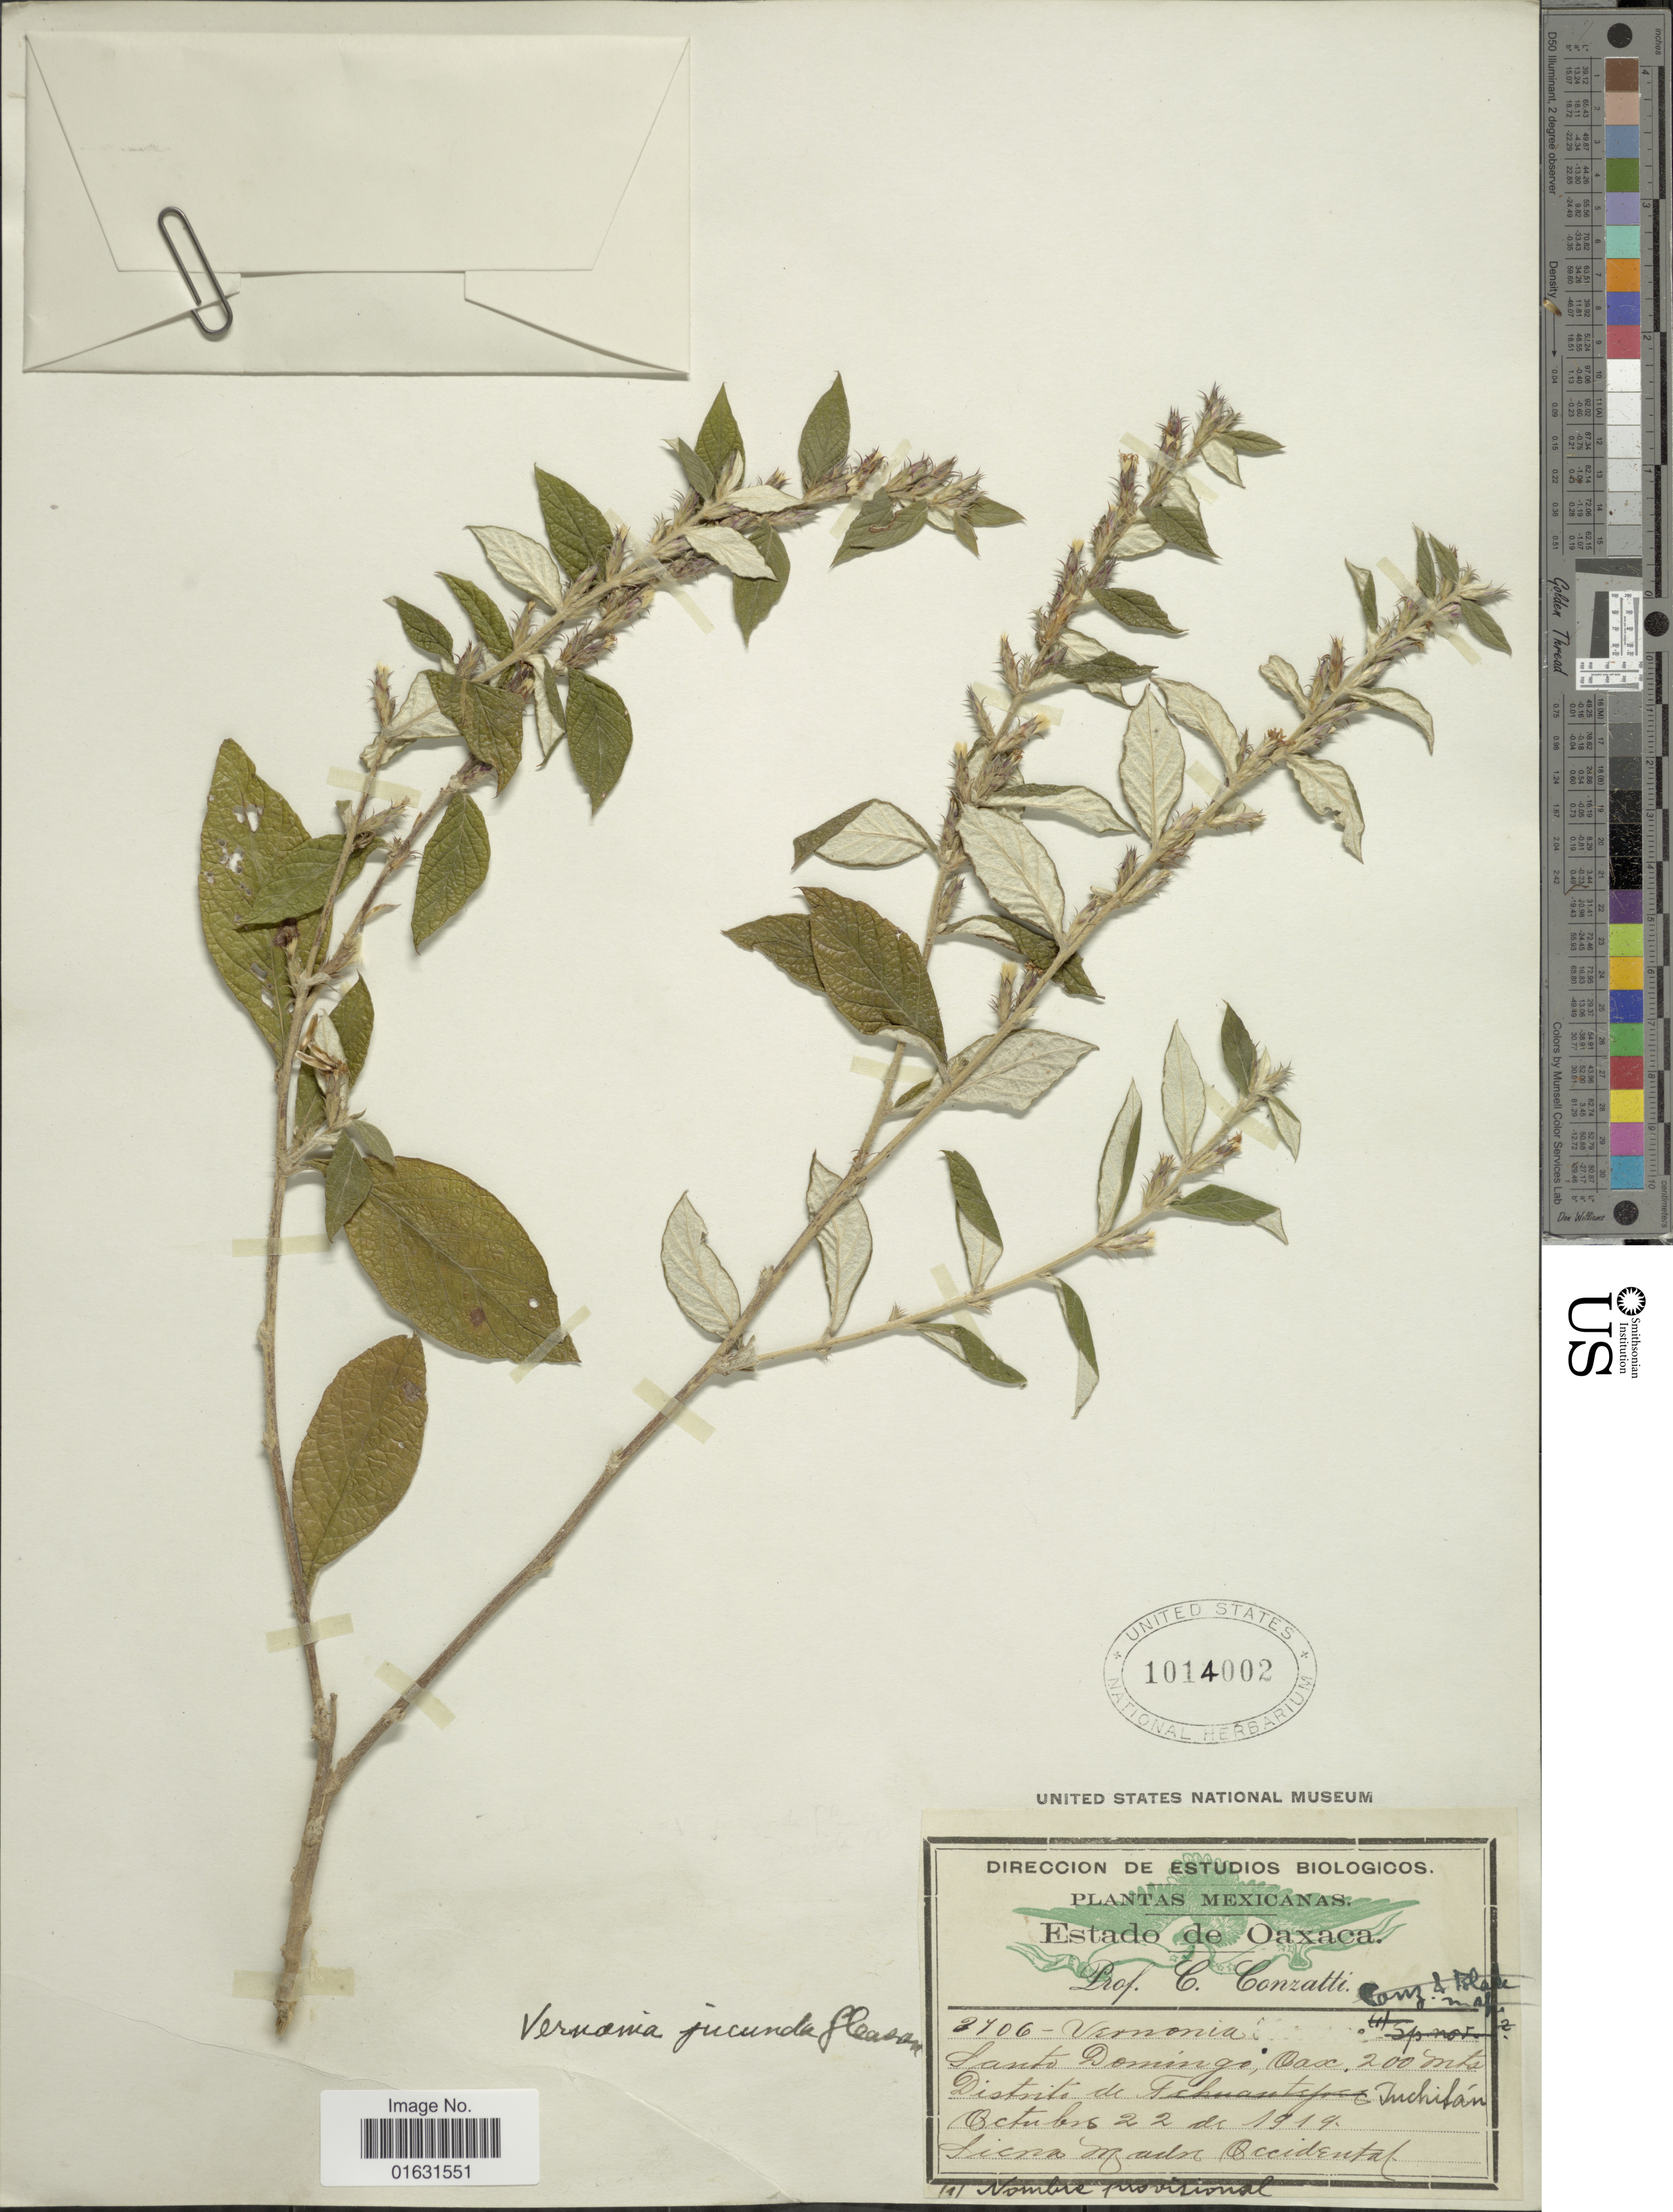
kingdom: Plantae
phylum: Tracheophyta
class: Magnoliopsida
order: Asterales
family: Asteraceae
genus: Stenocephalum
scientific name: Stenocephalum jucundum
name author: (Gleason) H. Rob.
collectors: C. Conzatti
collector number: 2706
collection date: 1919-10-22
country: Mexico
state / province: Oaxaca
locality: Santo Dimingo, Distrits de Inchilan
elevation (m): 200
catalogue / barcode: US 1014002